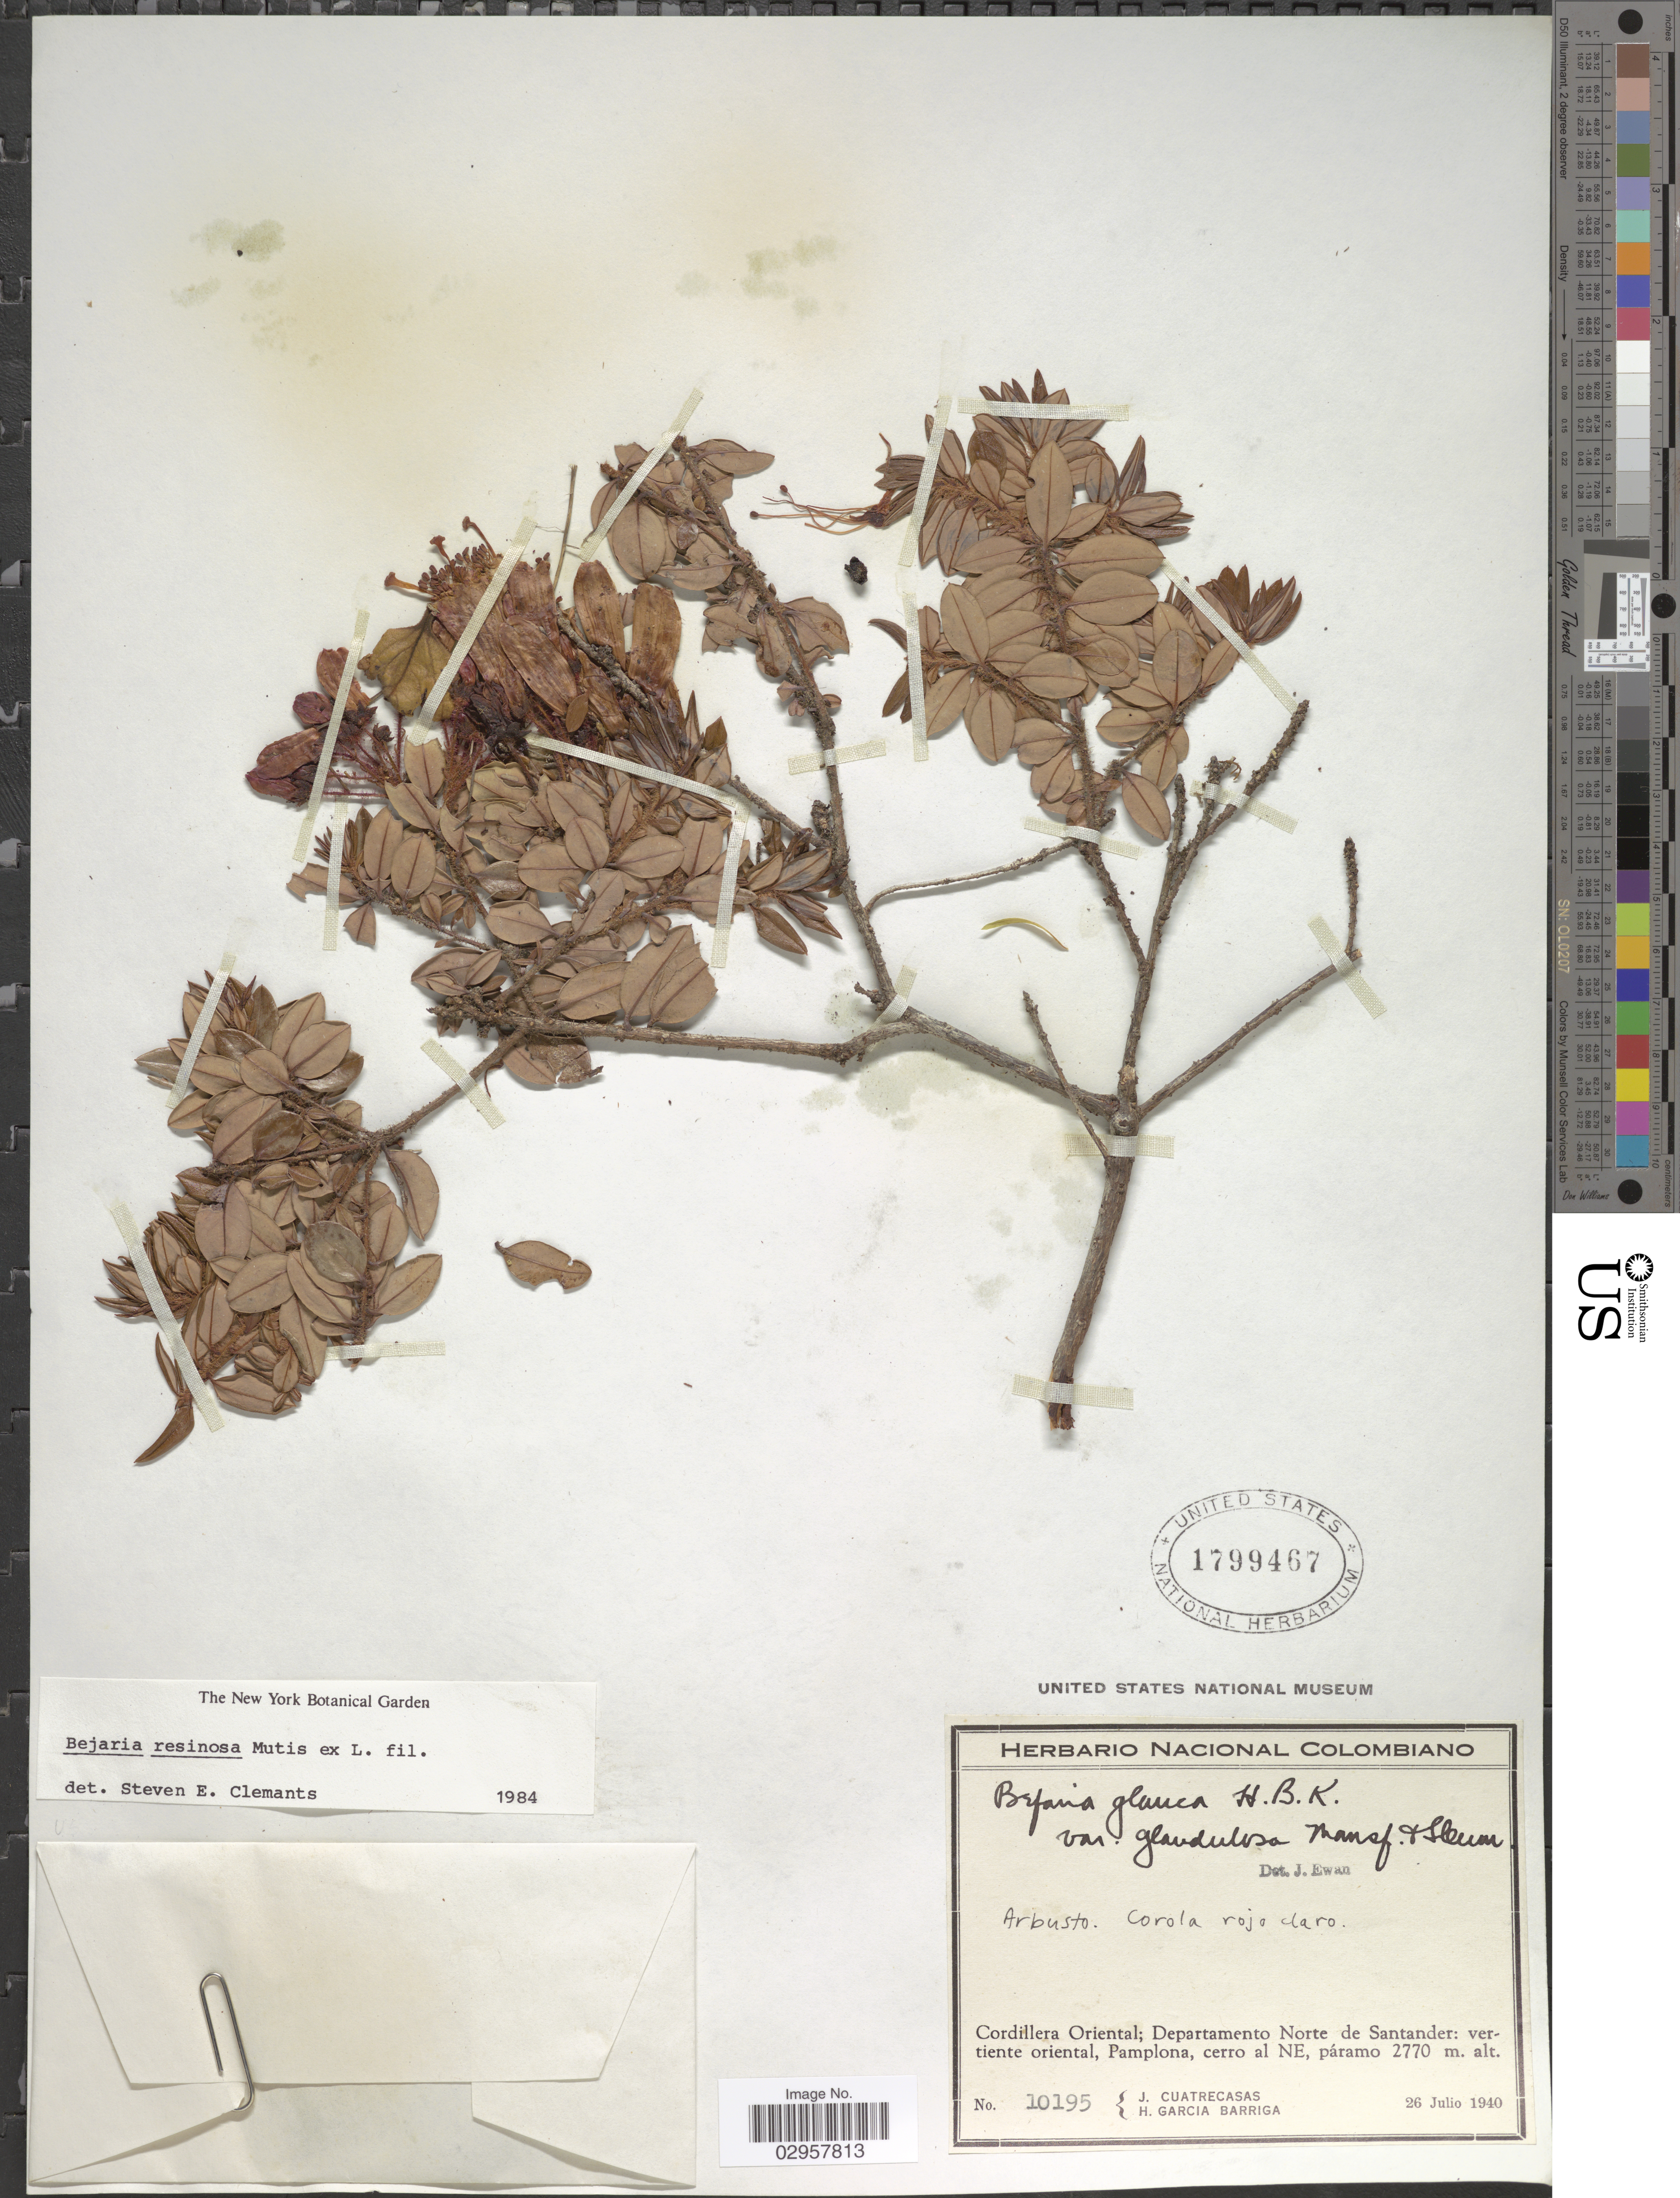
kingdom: Plantae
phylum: Tracheophyta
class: Magnoliopsida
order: Ericales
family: Ericaceae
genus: Befaria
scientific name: Befaria resinosa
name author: Mutis ex L. f.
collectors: J. Cuatrecasas & H. García Barriga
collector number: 10195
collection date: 1940-07-26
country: Colombia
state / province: Norte de Santander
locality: Cordillera Oriental; Departamento Norte de Santander: vertiente oriental, Pamplona, cerro al NE, páramo.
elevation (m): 2770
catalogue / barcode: US 1799467